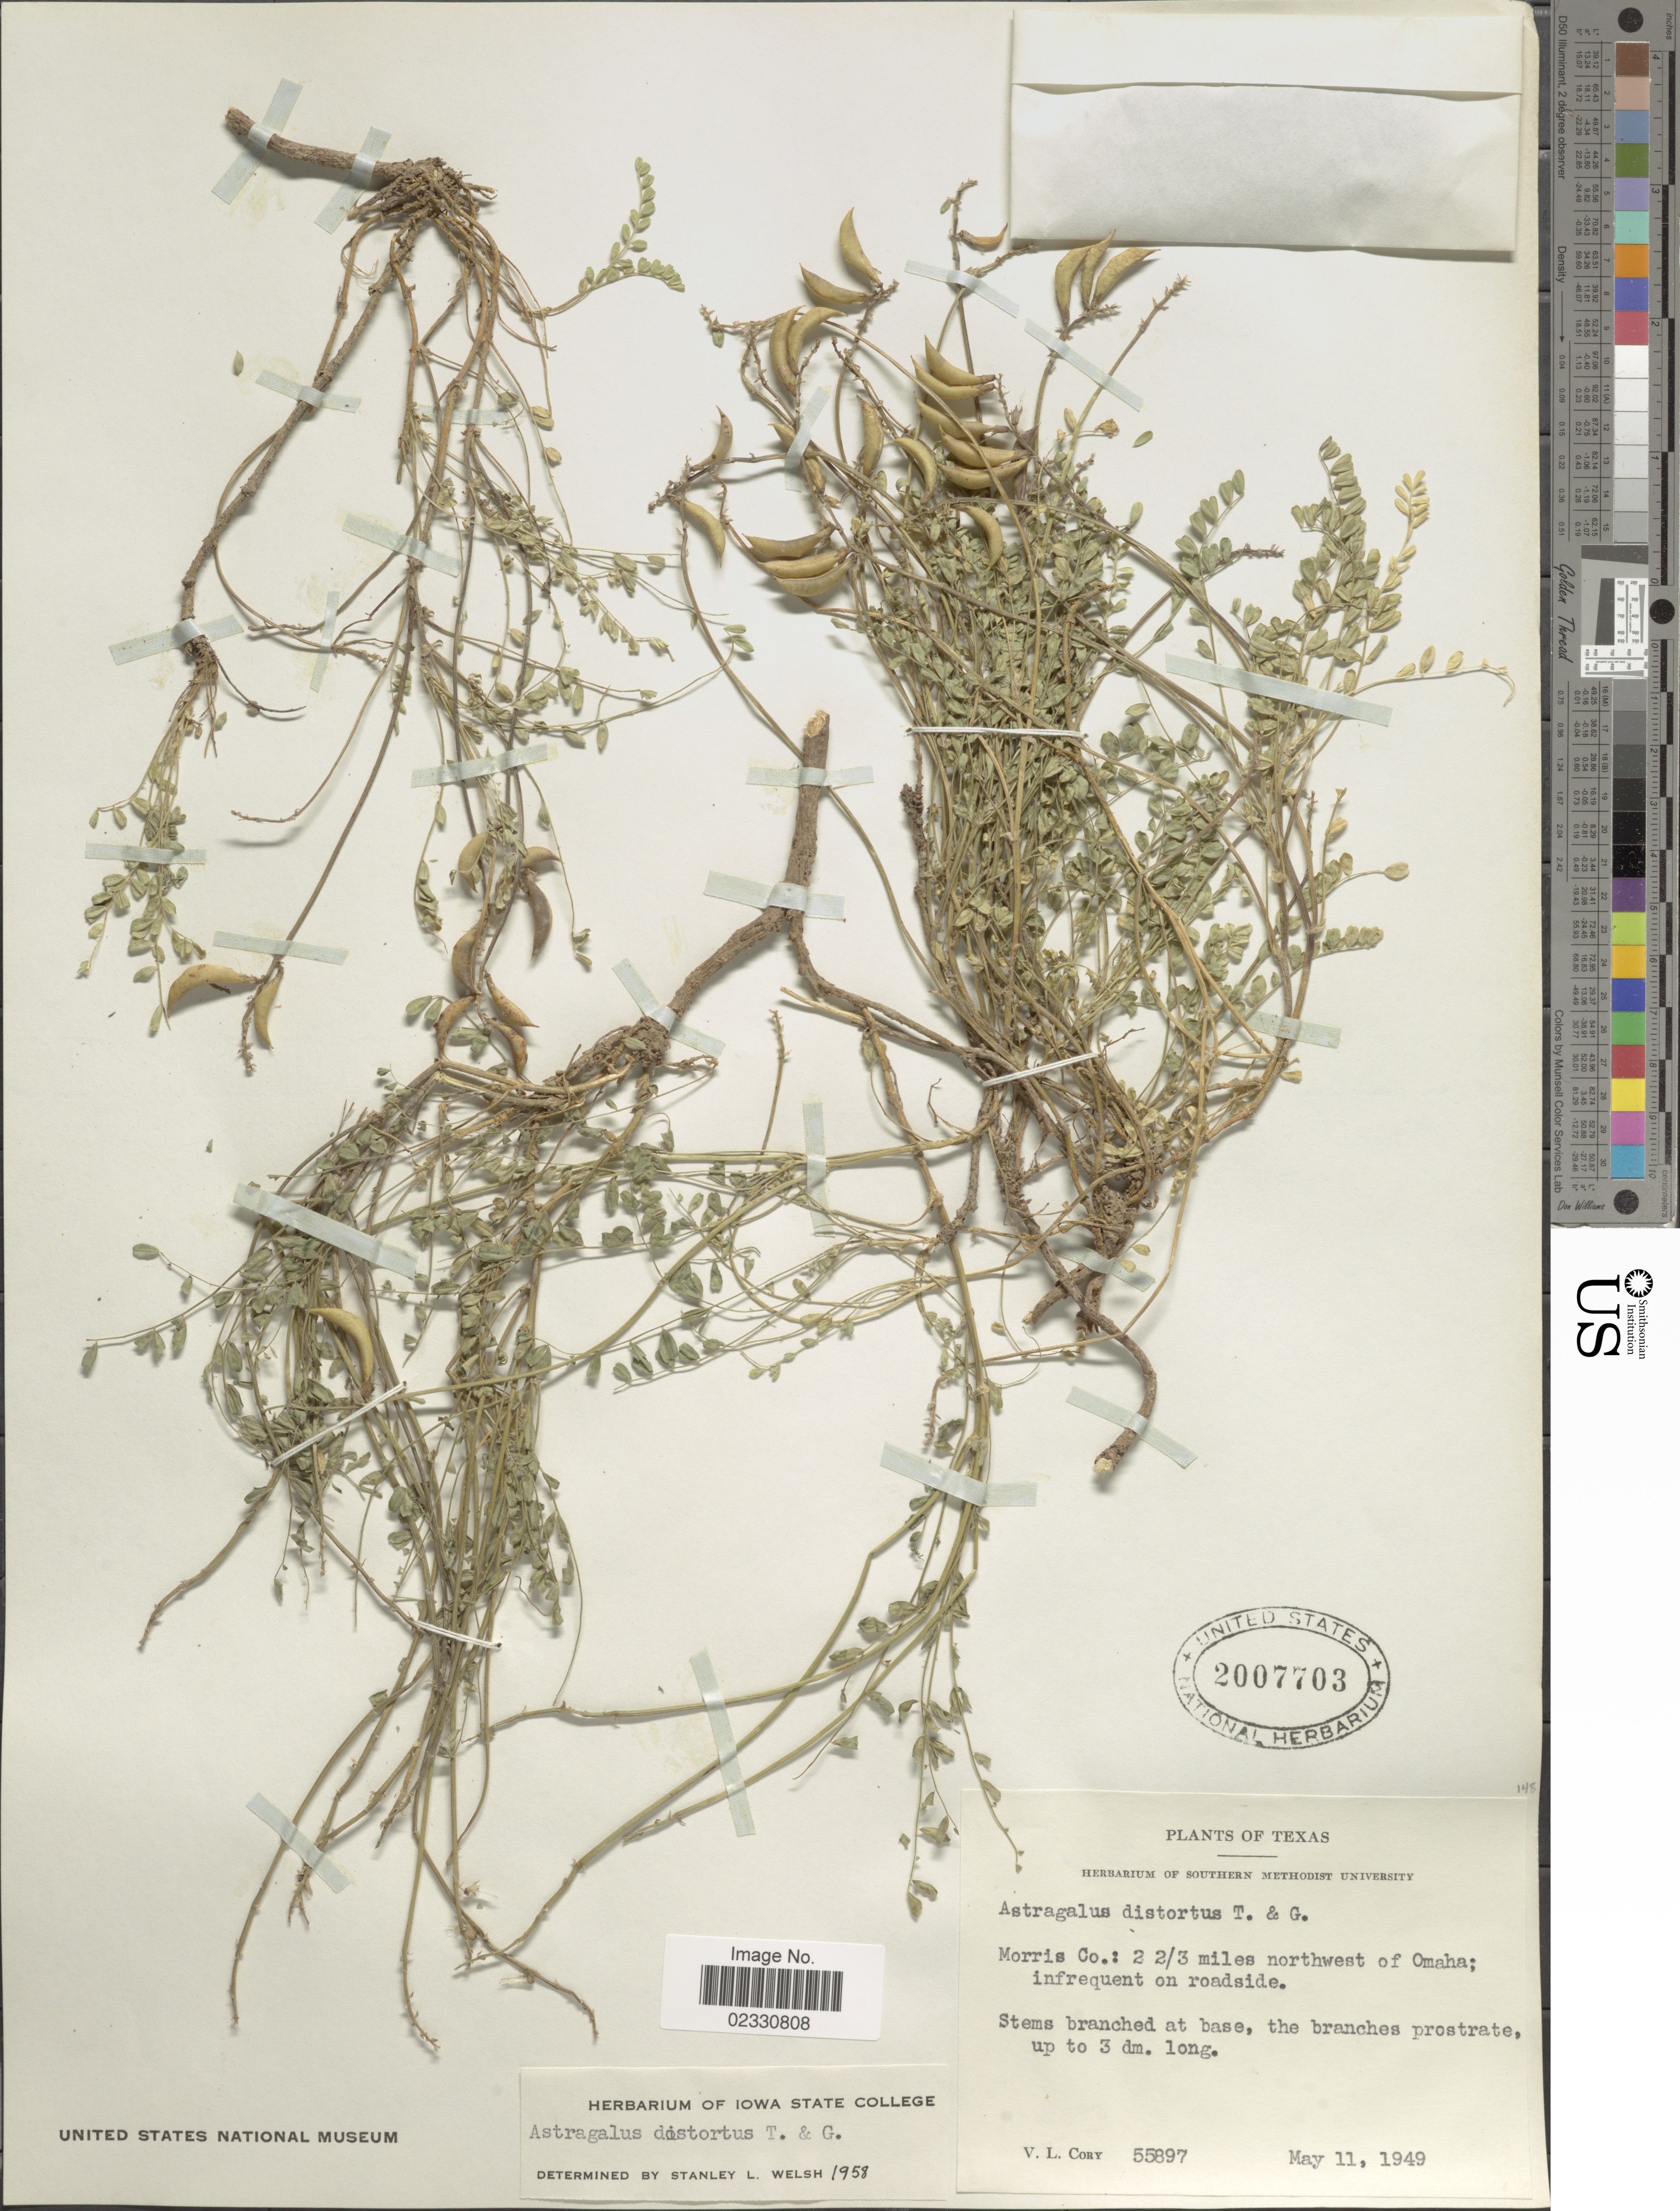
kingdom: Plantae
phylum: Tracheophyta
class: Magnoliopsida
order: Fabales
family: Fabaceae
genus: Astragalus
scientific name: Astragalus distortus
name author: Torr. & A. Gray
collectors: V. Cory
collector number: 55897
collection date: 1949-05-11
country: United States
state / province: Texas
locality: Morris Co.: 2 2/3 miles northwest of Omaha; infrequent on roadside.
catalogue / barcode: US 2007703